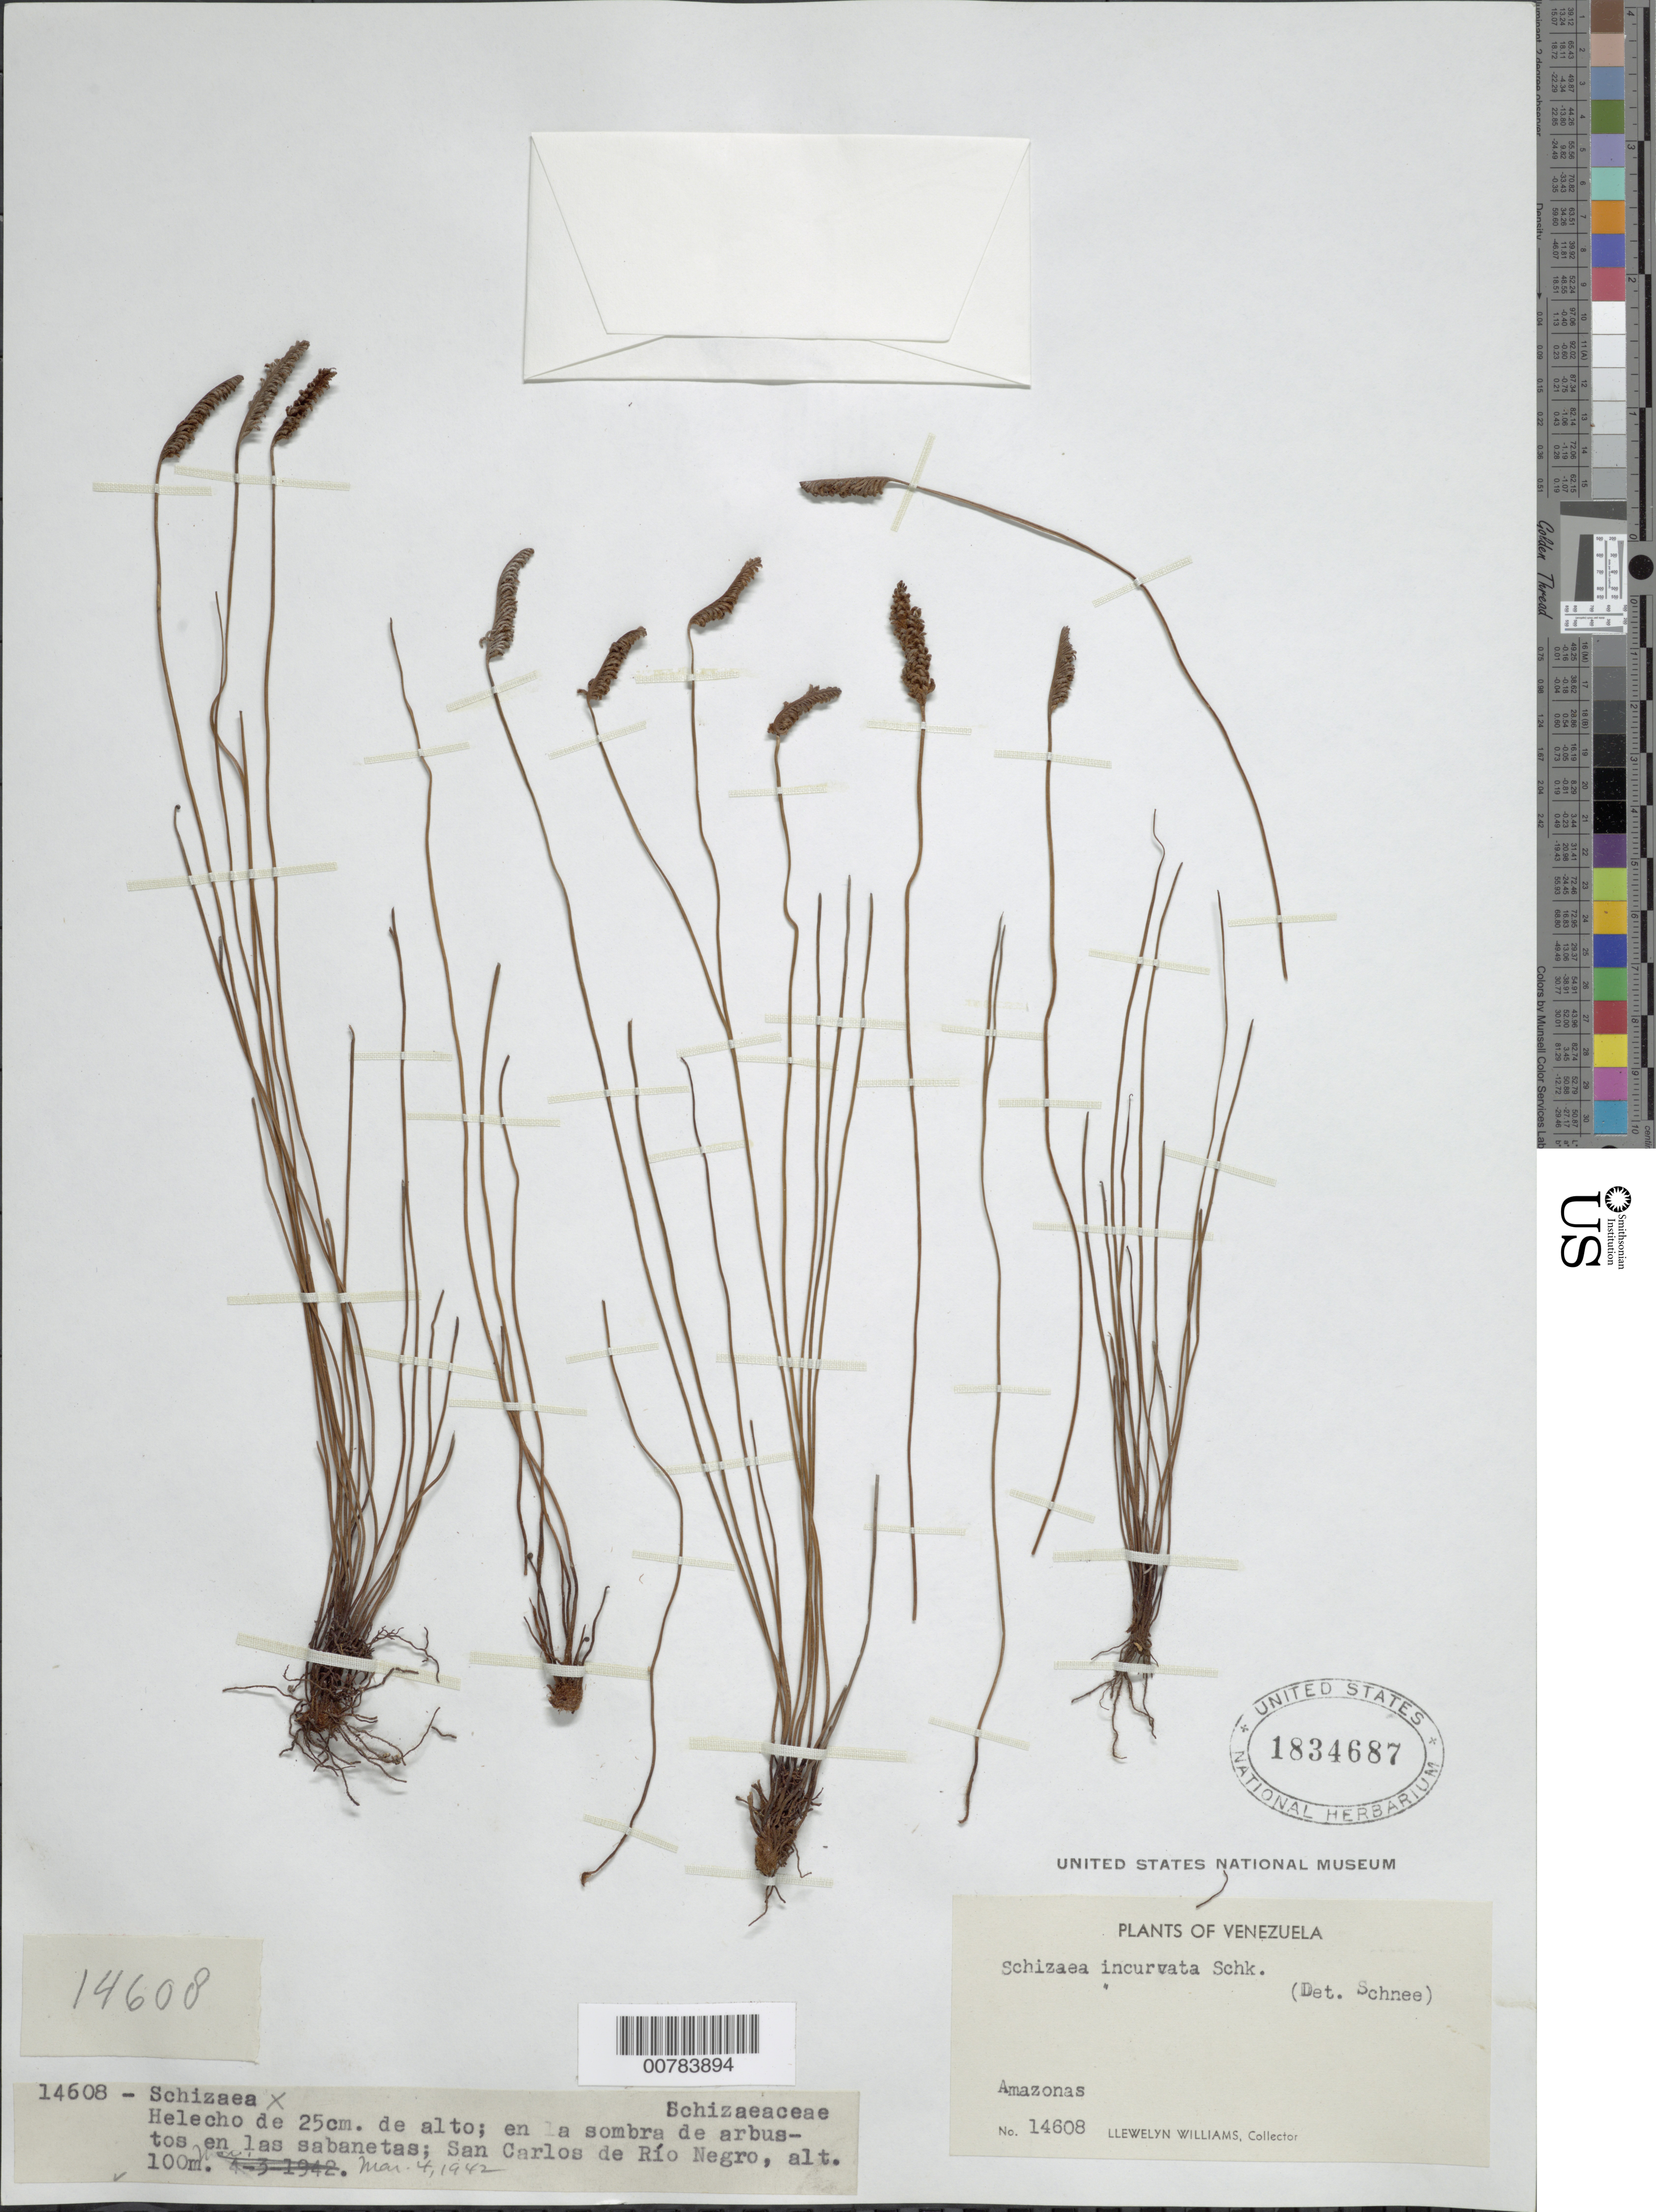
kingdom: Plantae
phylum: Tracheophyta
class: Polypodiopsida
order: Schizaeales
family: Schizaeaceae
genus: Schizaea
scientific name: Schizaea incurvata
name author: Schkuhr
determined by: Schnee, Ludwig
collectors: Ll. Williams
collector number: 14608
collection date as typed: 4-Mar-42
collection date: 1942-03-04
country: Venezuela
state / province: Amazonas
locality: San Carlos de Río Negro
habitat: Sombra de arbustos en las sabanetas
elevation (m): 100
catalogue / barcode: US 14608